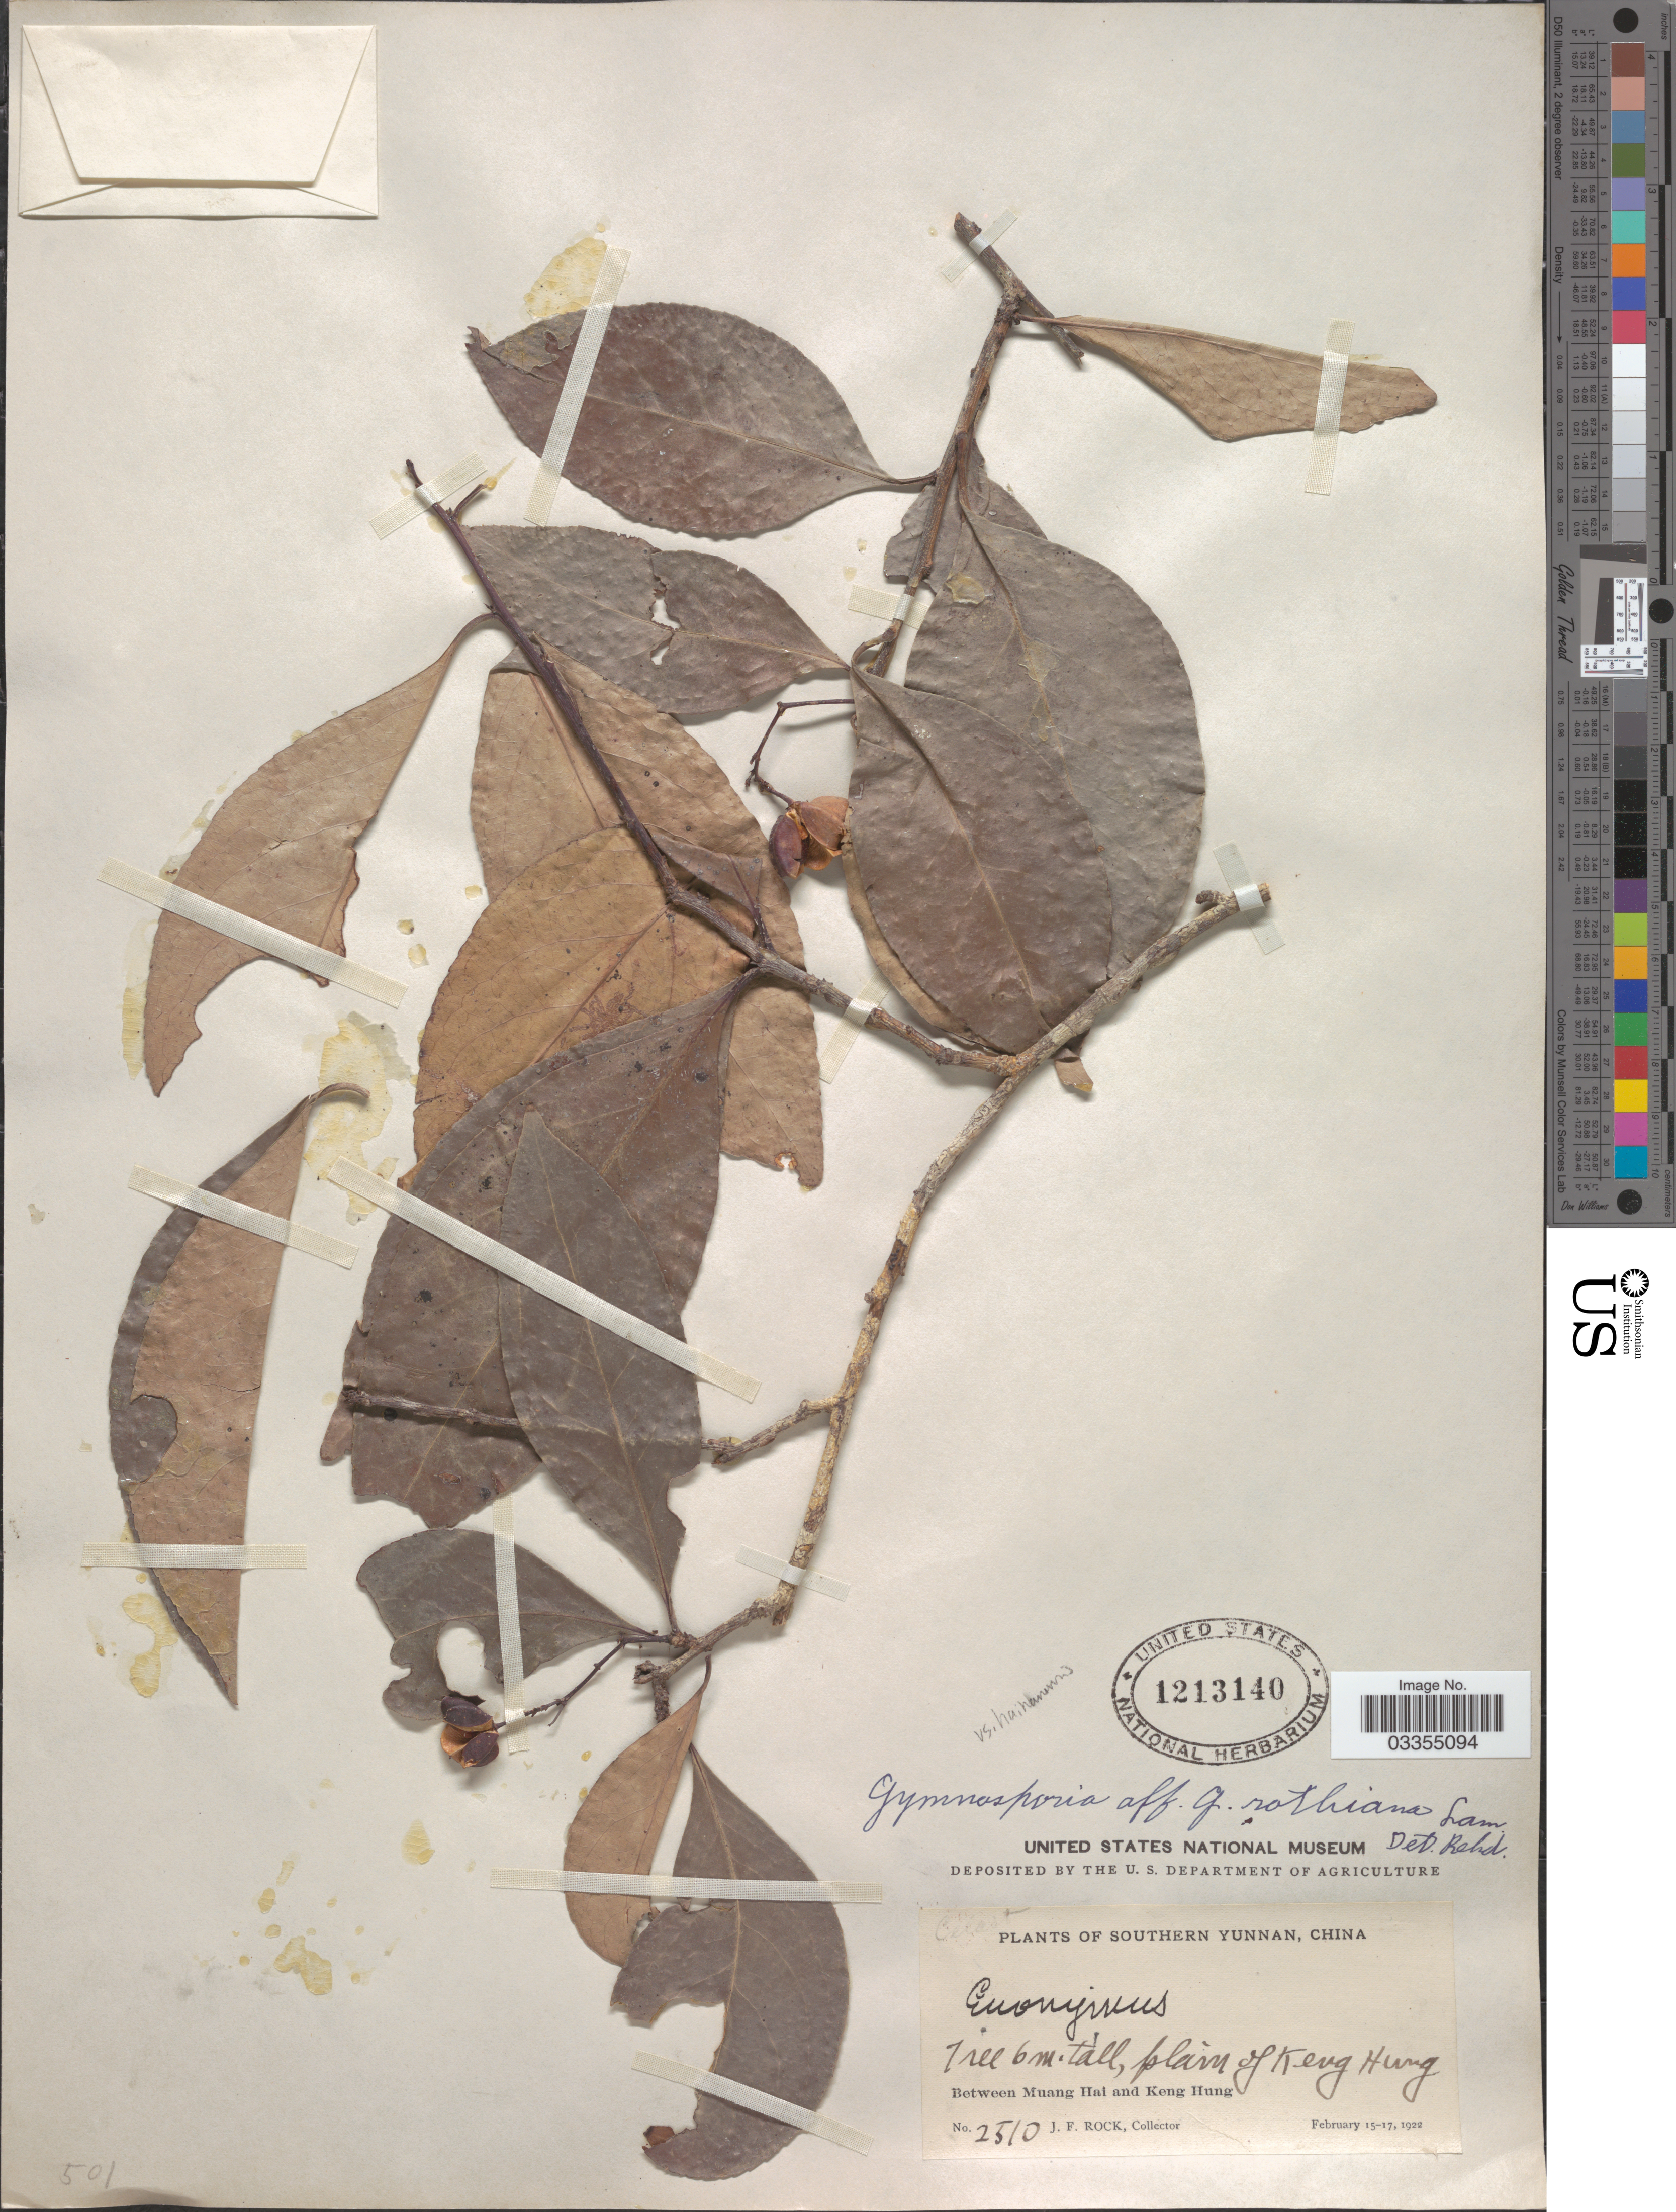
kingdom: Plantae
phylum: Tracheophyta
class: Magnoliopsida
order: Celastrales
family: Celastraceae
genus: Gymnosporia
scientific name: Gymnosporia rothiana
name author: (Walp.) M.A. Lawson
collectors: J. Rock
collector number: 2510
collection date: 1922-02-15/1922-02-17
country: China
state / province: Yunnan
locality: Southern Yunnan. Plain of Keng Hung. Between Muang Hai and Keng Hung.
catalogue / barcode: US 1213140